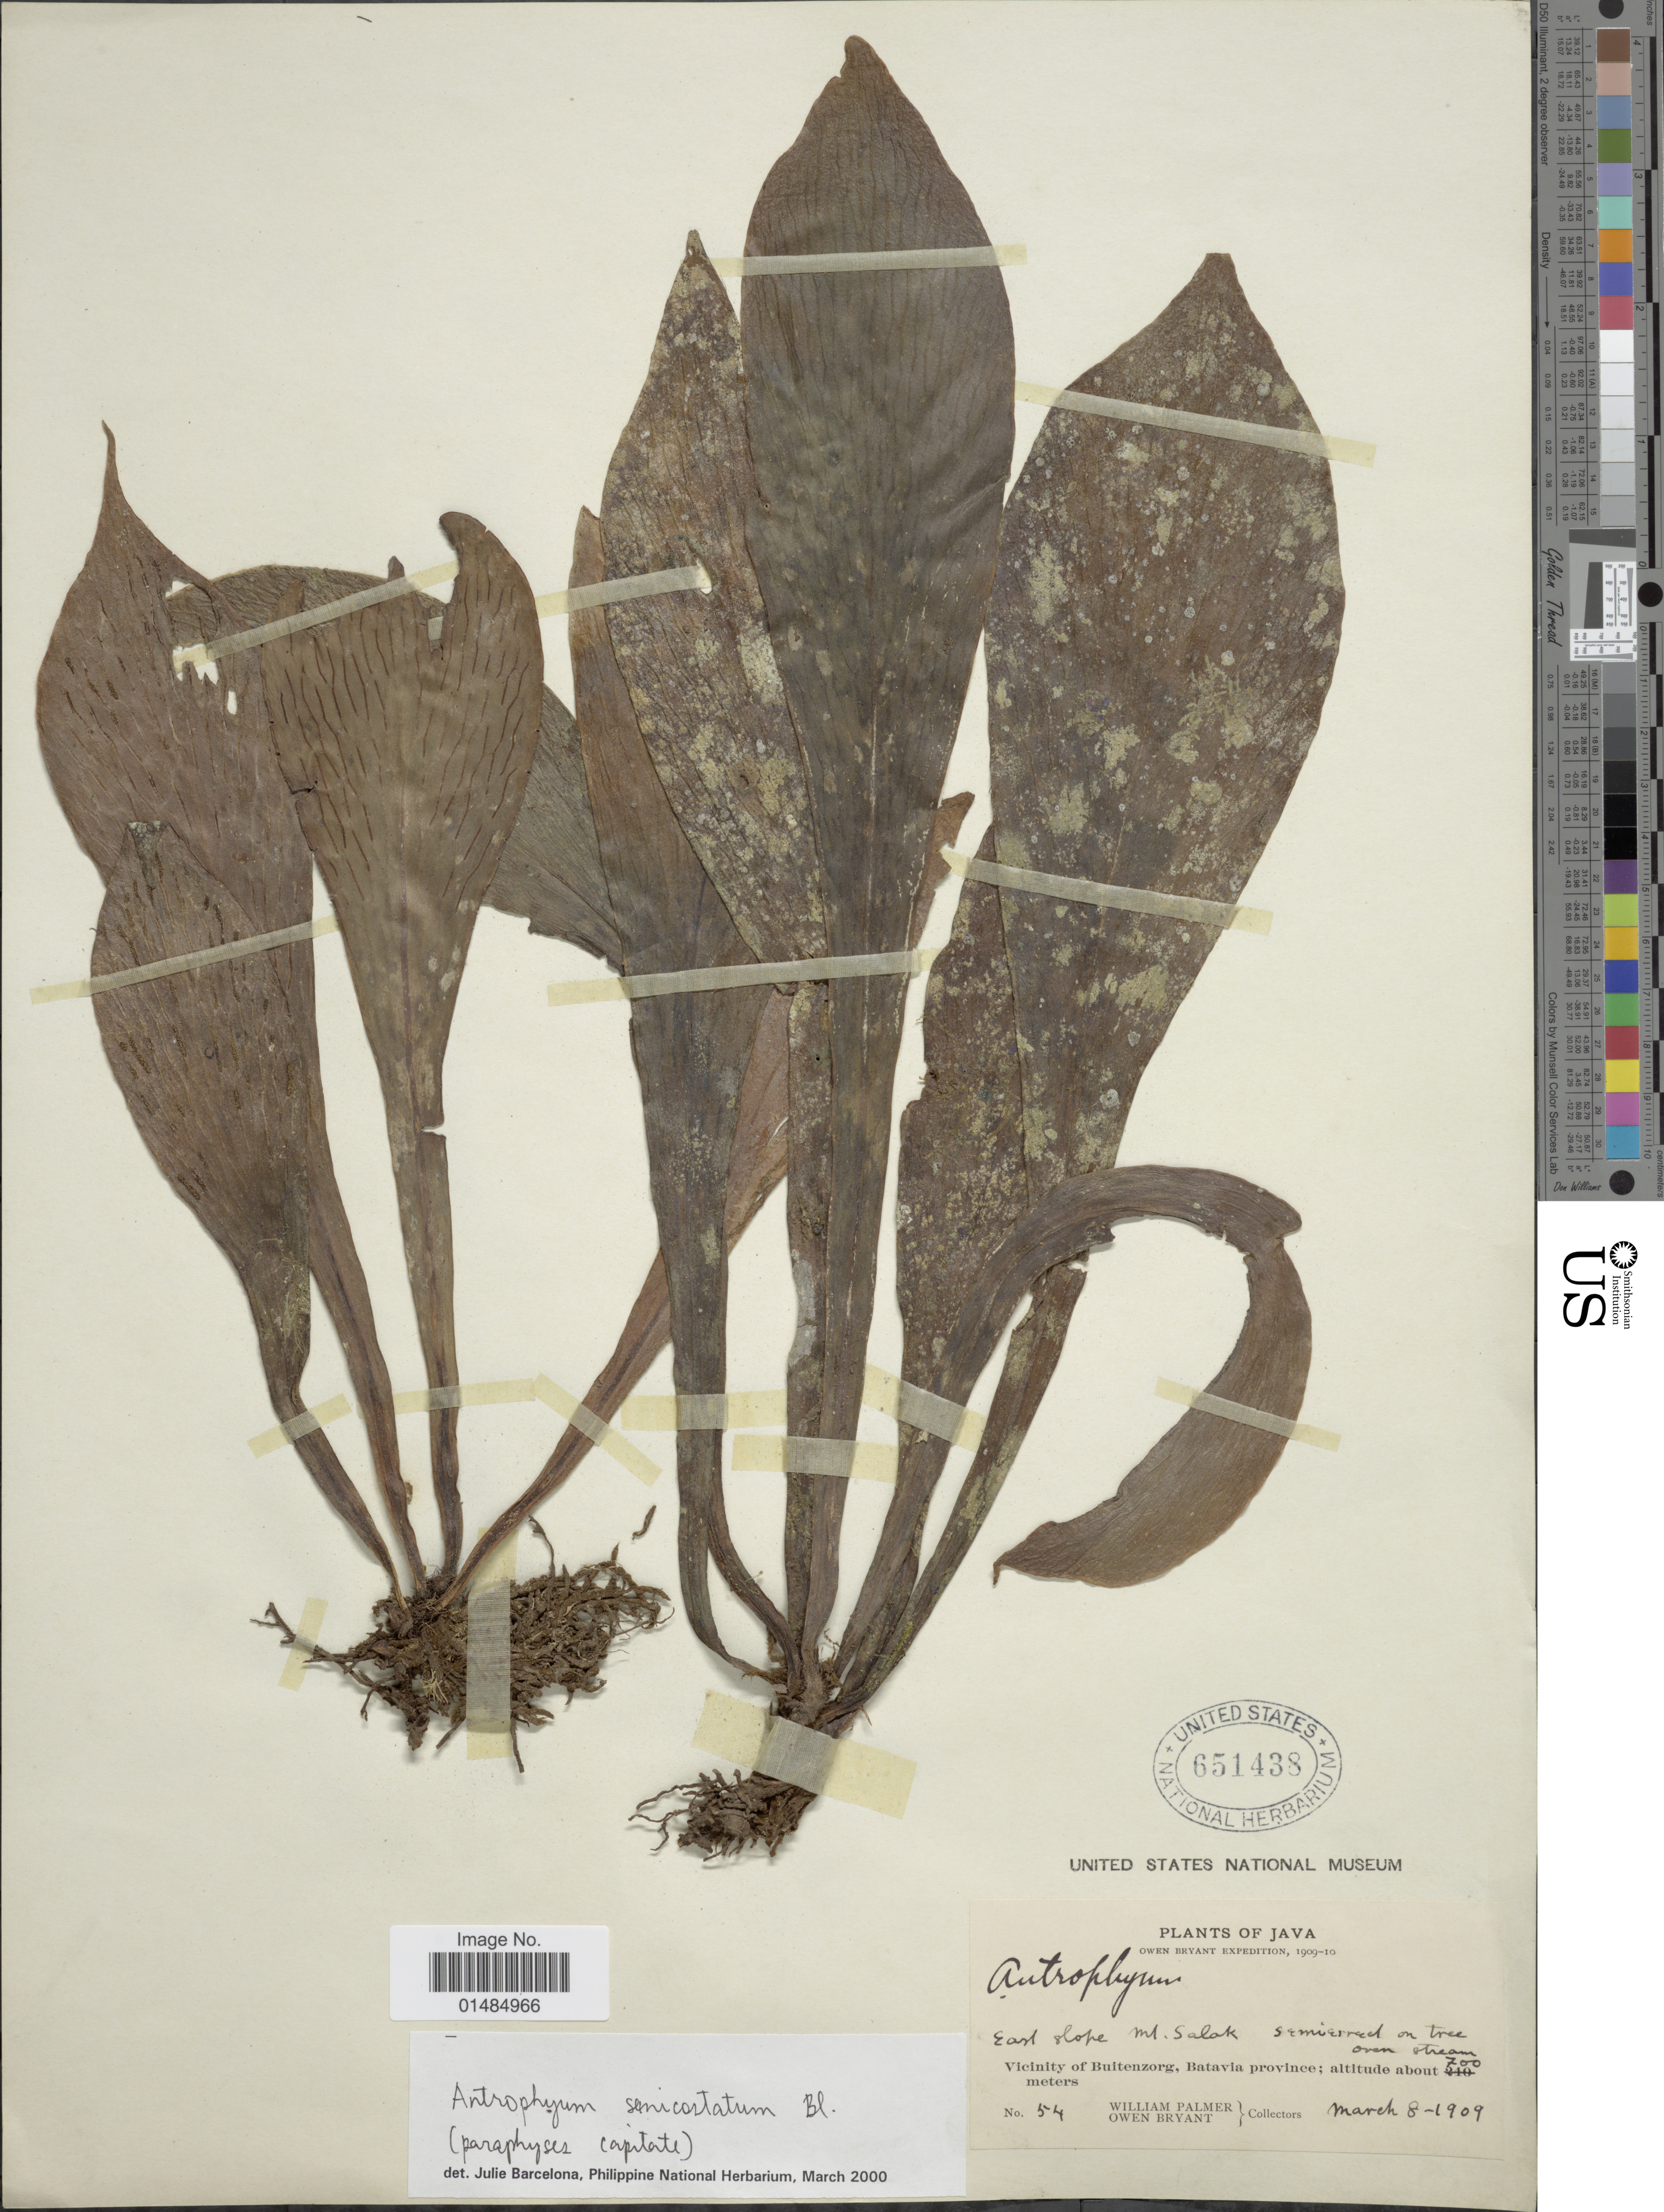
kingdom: Plantae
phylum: Tracheophyta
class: Polypodiopsida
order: Polypodiales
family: Pteridaceae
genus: Antrophyum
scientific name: Antrophyum semicostatum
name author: Blume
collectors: W. Palmer & O. Bryant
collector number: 54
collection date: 1909-03-08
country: Indonesia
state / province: Java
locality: East slope Mt. Salak, Vicinity of Buitenzorg, Batavia province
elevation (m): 700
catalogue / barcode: US 651438